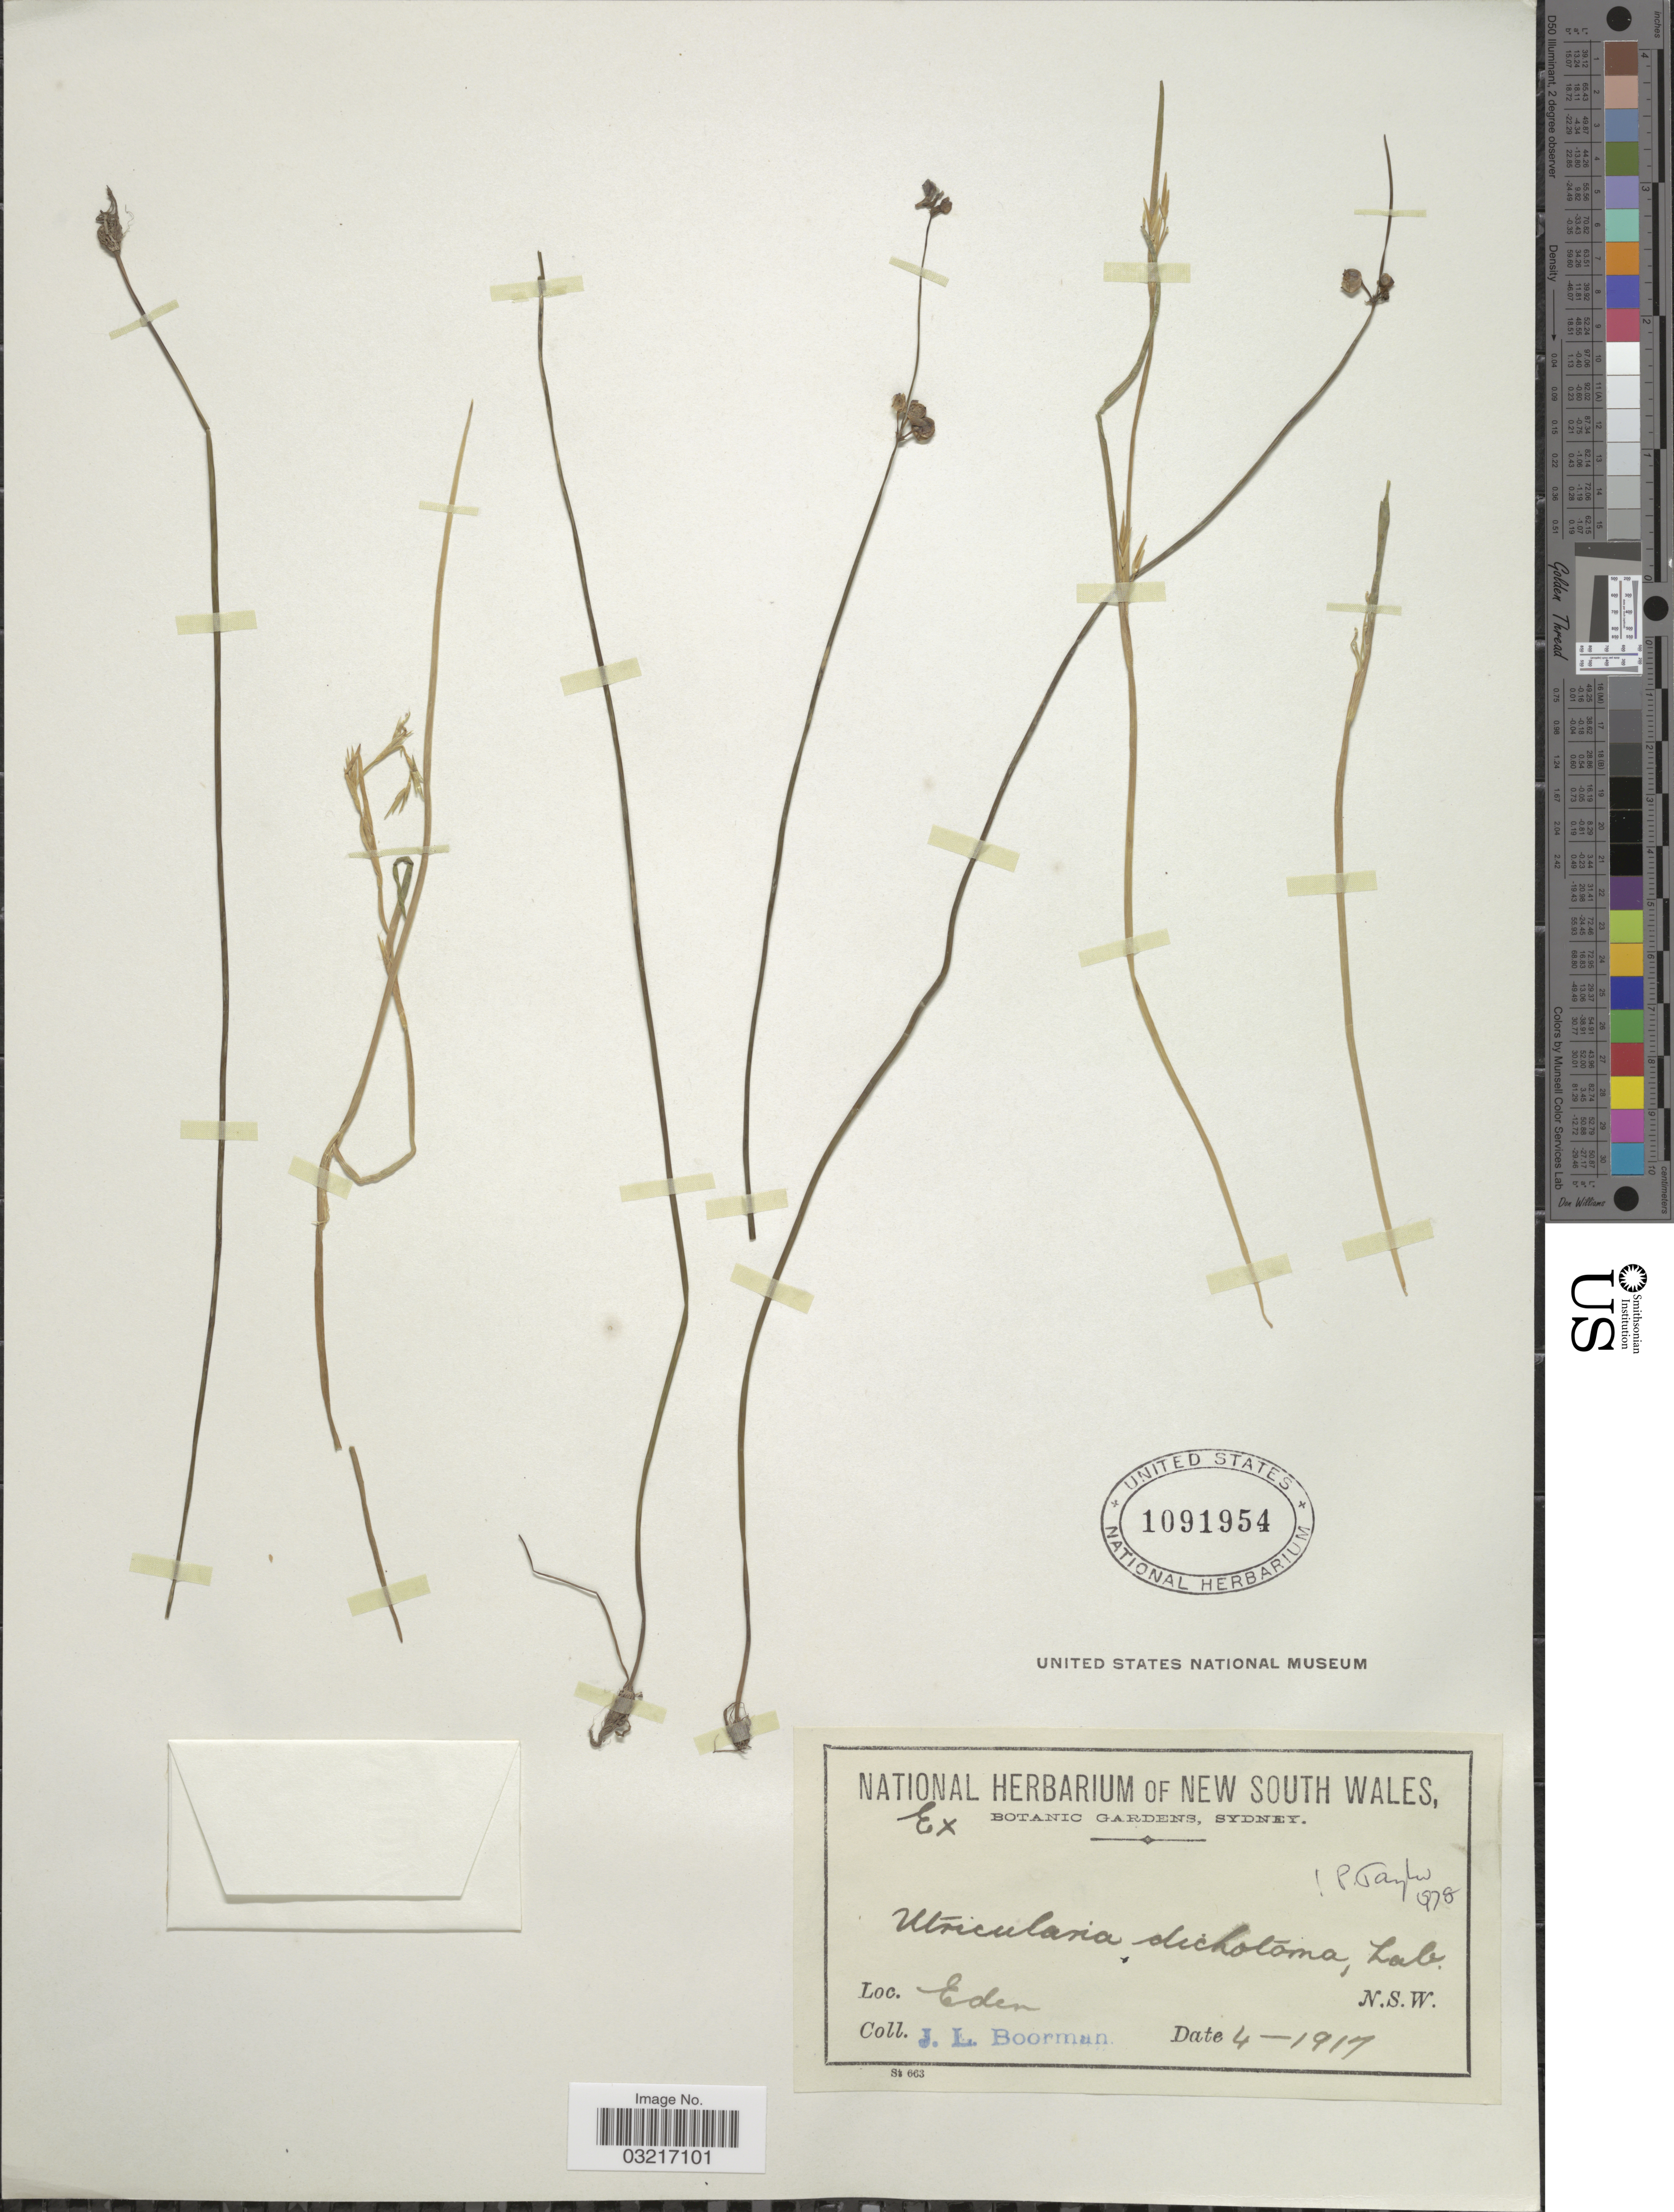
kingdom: Plantae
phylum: Tracheophyta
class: Magnoliopsida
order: Lamiales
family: Lentibulariaceae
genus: Utricularia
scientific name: Utricularia dichotoma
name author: Labill.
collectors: J. Boorman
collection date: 1917-04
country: Australia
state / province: New South Wales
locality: Eden.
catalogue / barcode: US 1091954